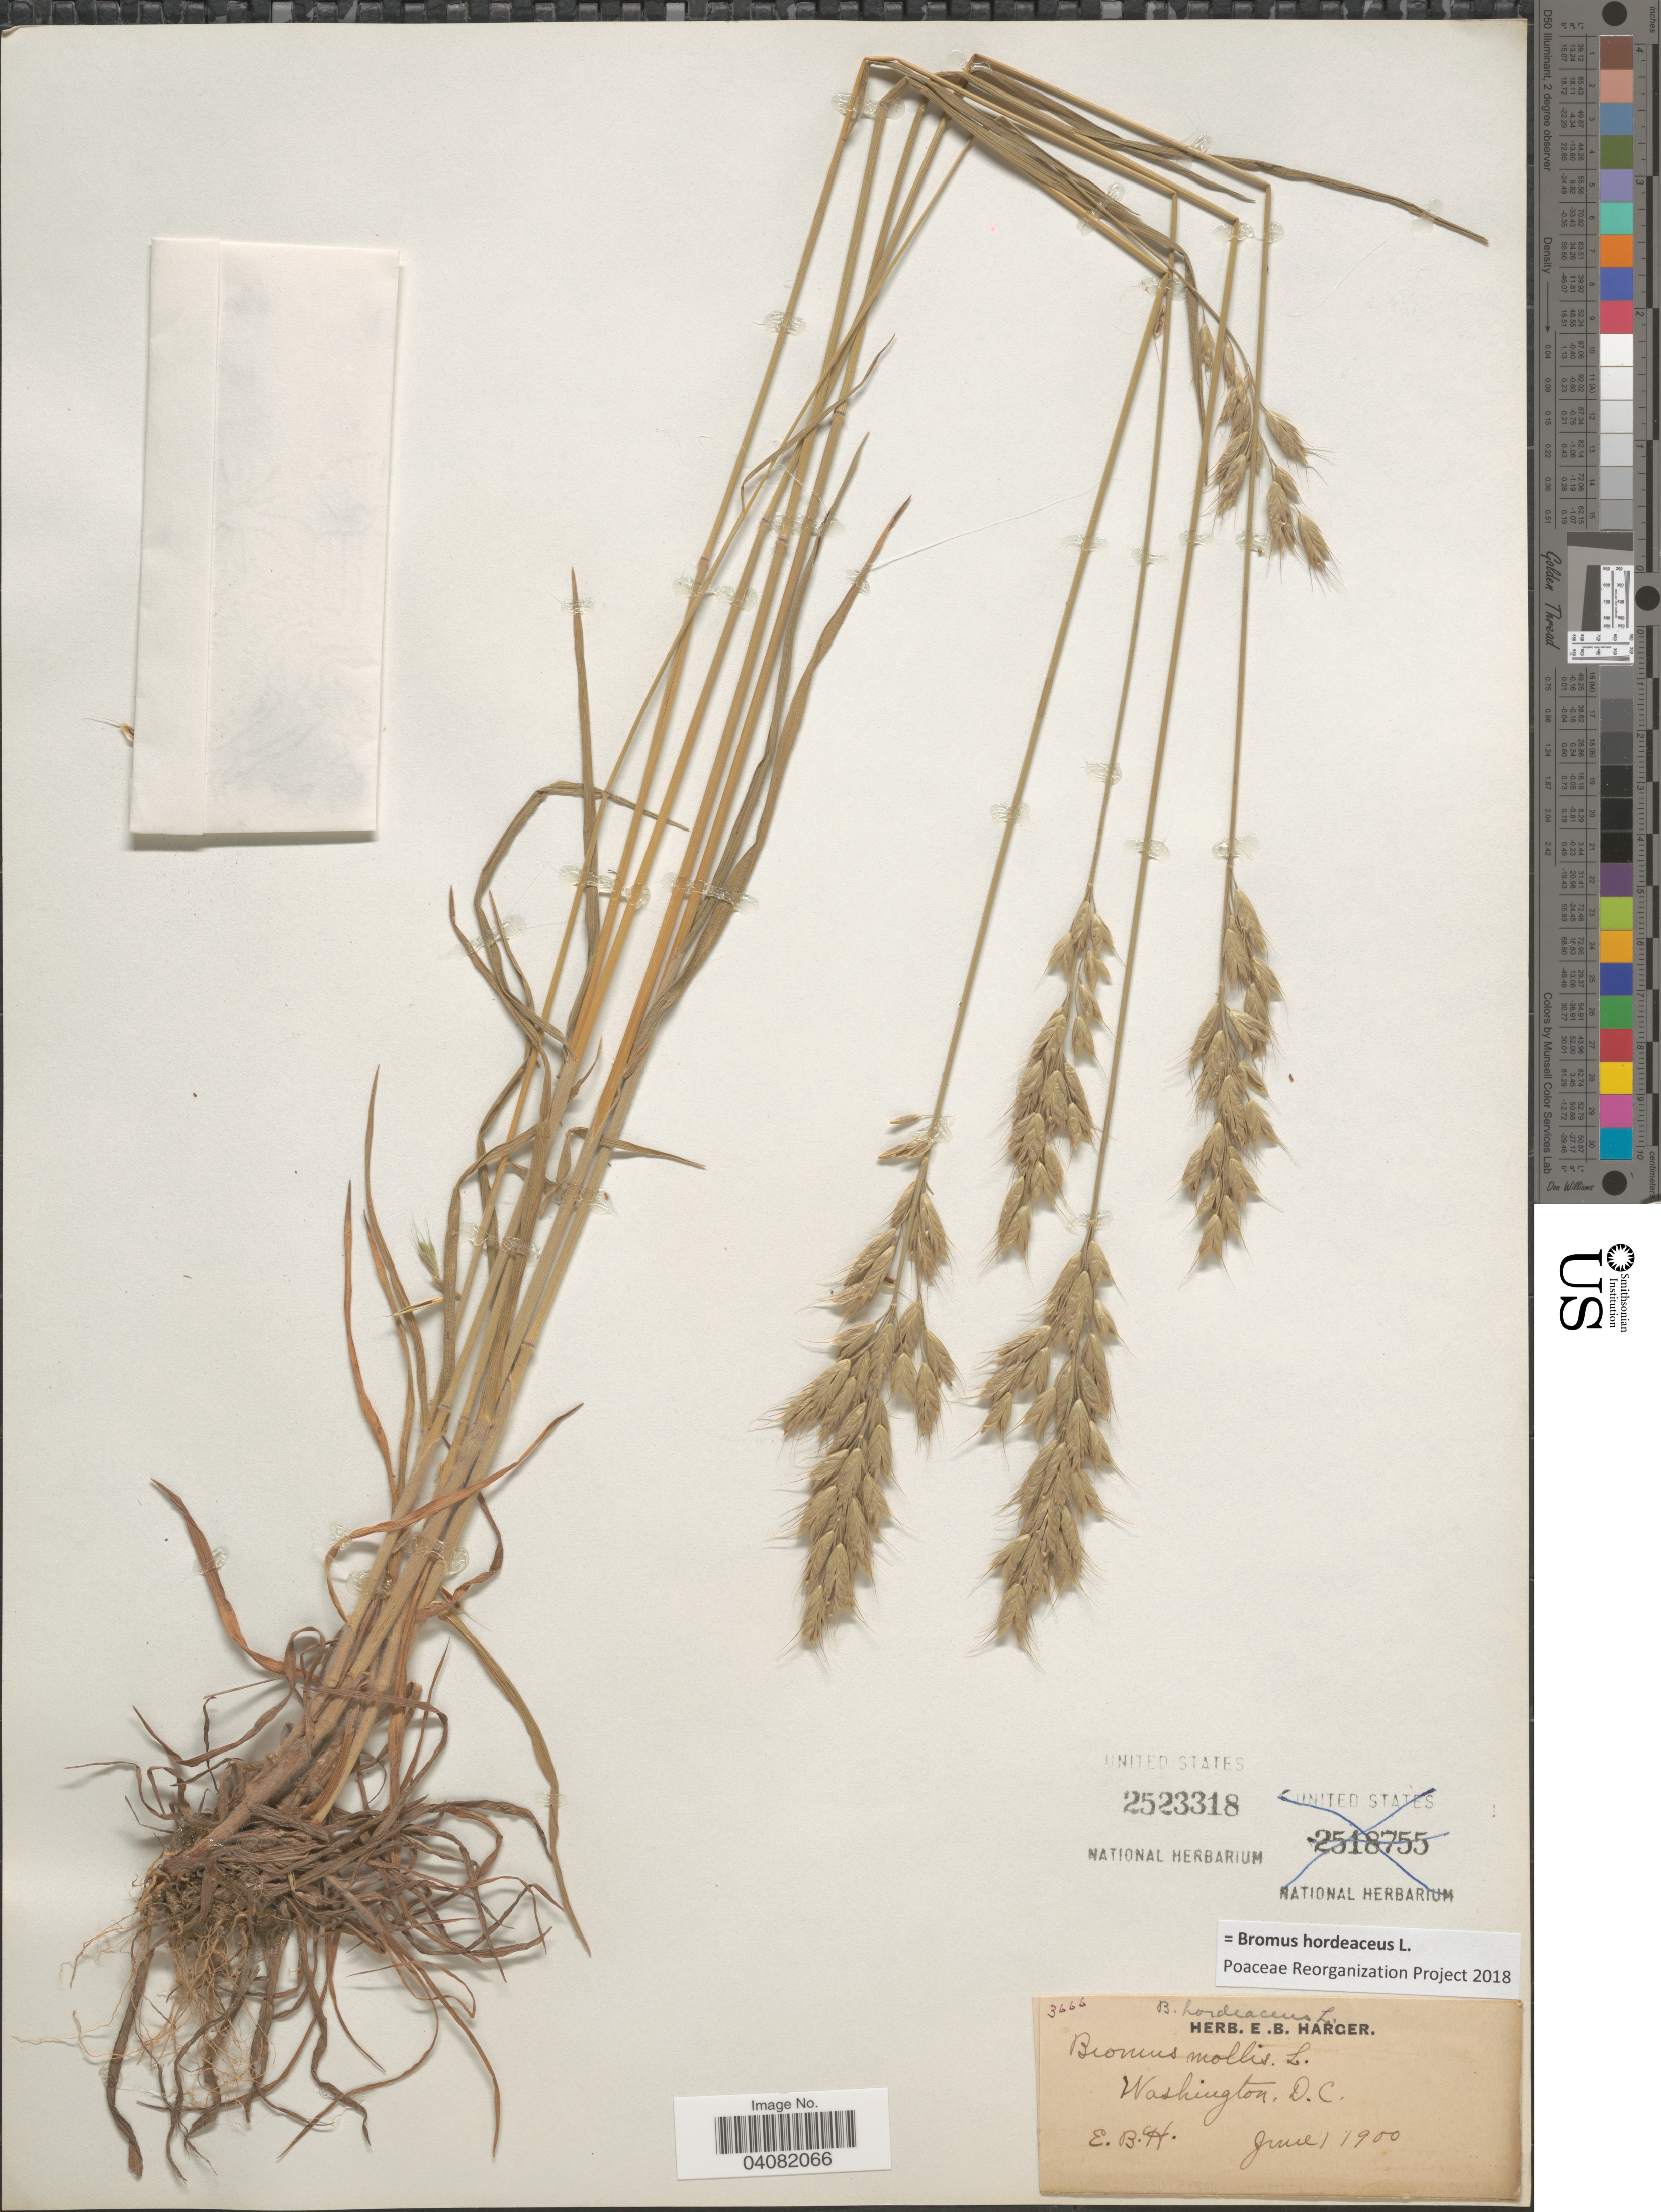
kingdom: Plantae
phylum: Tracheophyta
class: Liliopsida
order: Poales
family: Poaceae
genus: Bromus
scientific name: Bromus hordeaceus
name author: L.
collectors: E. B. Harger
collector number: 3666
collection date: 1900-06-01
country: United States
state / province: District of Columbia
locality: Washington D.C.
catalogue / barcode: US 2523318